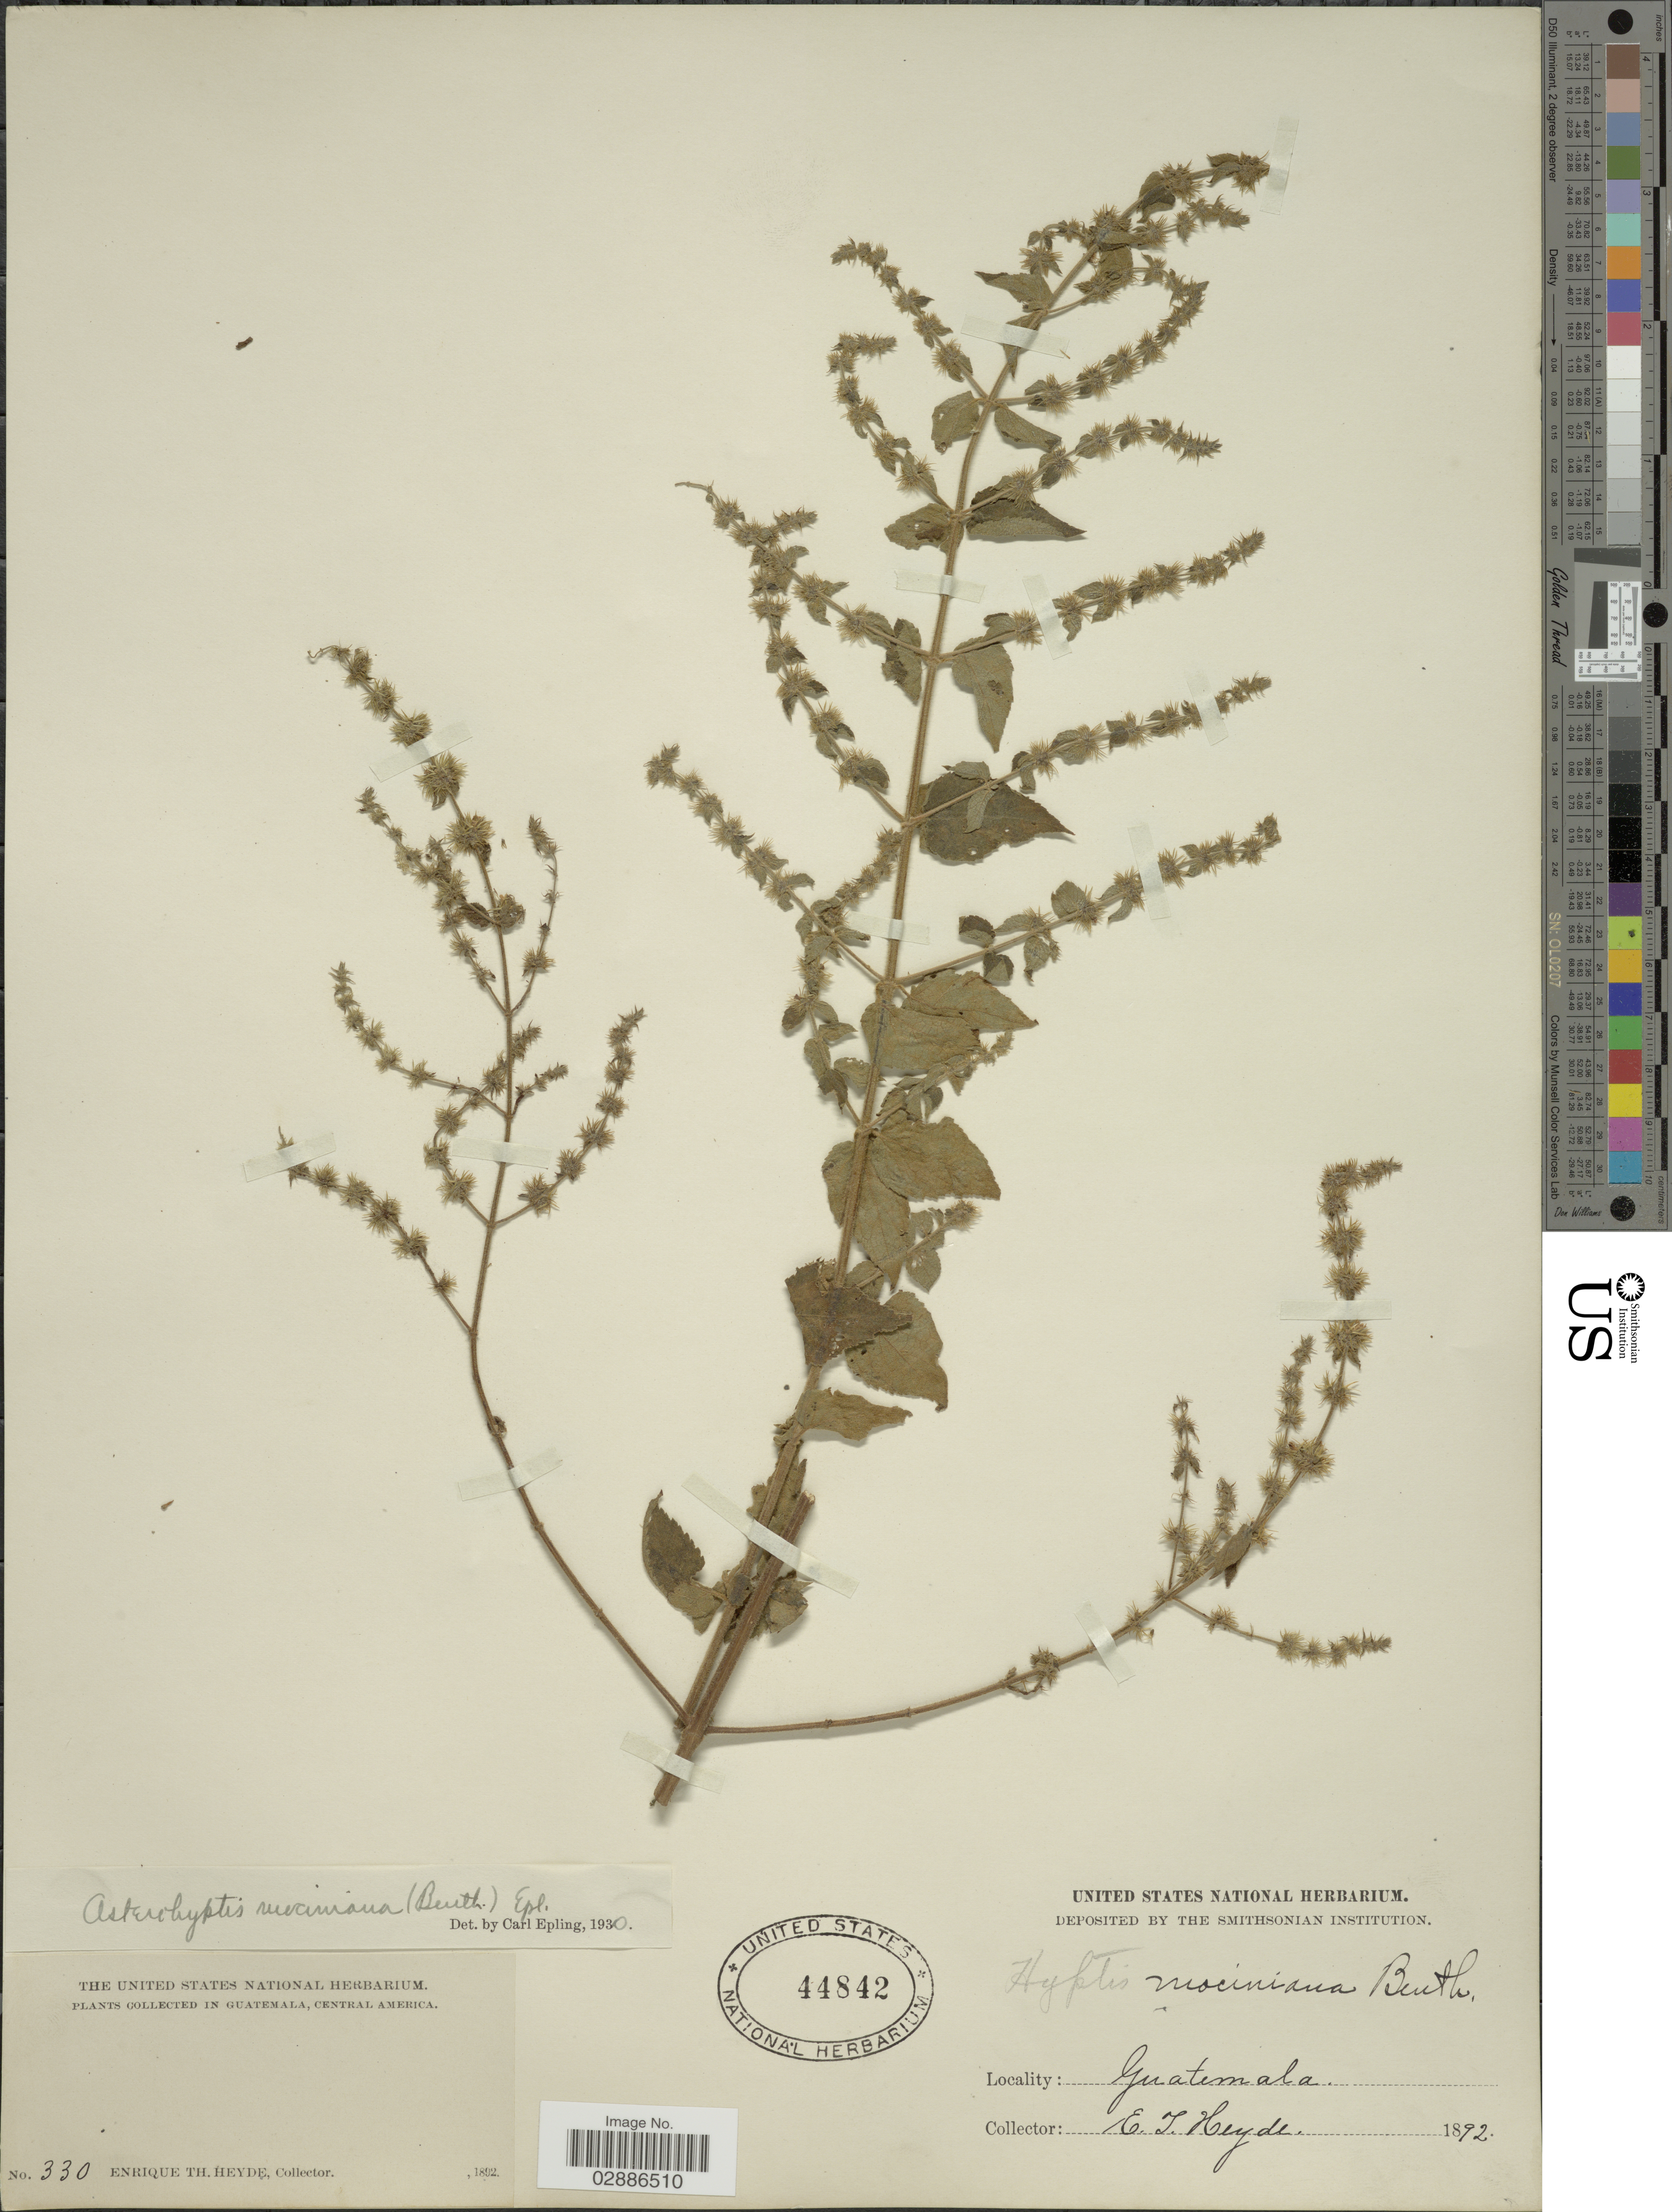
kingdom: Plantae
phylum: Tracheophyta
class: Magnoliopsida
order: Lamiales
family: Lamiaceae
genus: Asterohyptis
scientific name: Asterohyptis mociniana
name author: (Benth.) Epling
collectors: E. T. Heyde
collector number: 330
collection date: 1892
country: Guatemala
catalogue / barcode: US 44842